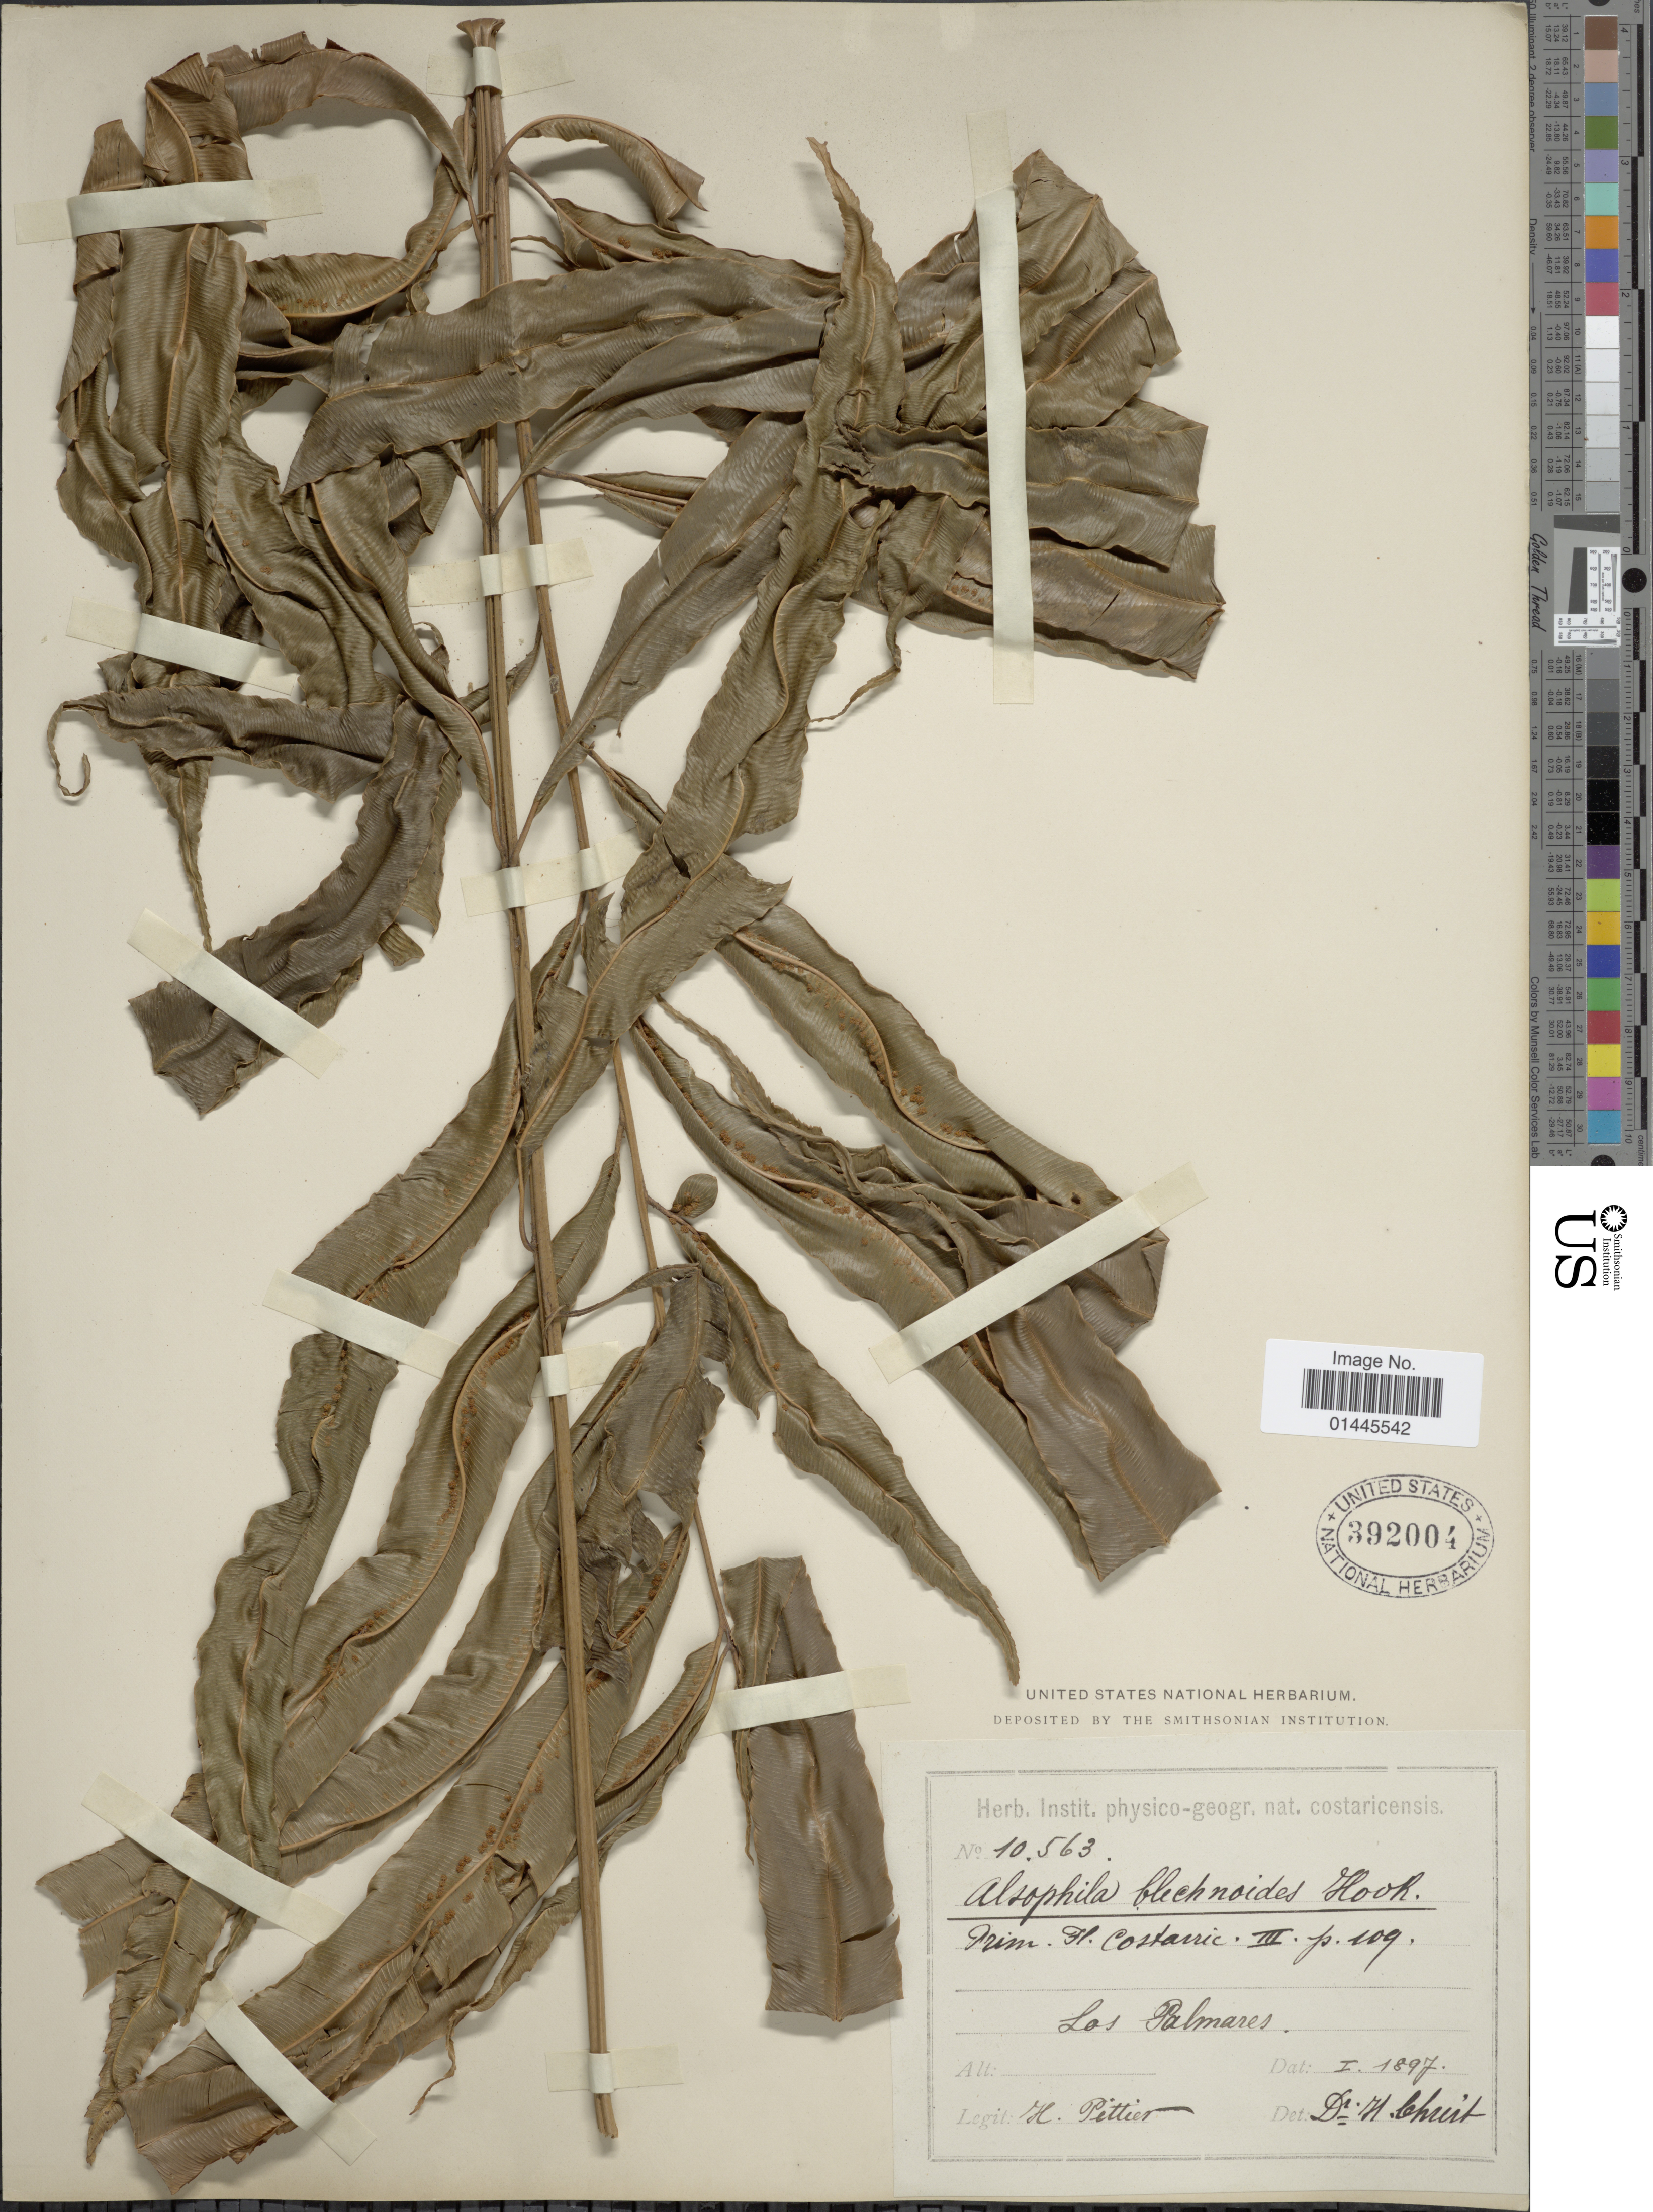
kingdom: Plantae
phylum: Tracheophyta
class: Polypodiopsida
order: Cyatheales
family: Metaxyaceae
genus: Metaxya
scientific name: Metaxya rostrata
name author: (Kunth) C. Presl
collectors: H. F. Pittier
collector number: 10563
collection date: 1897-01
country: Costa Rica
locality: Los Palmares.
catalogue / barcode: US 392004